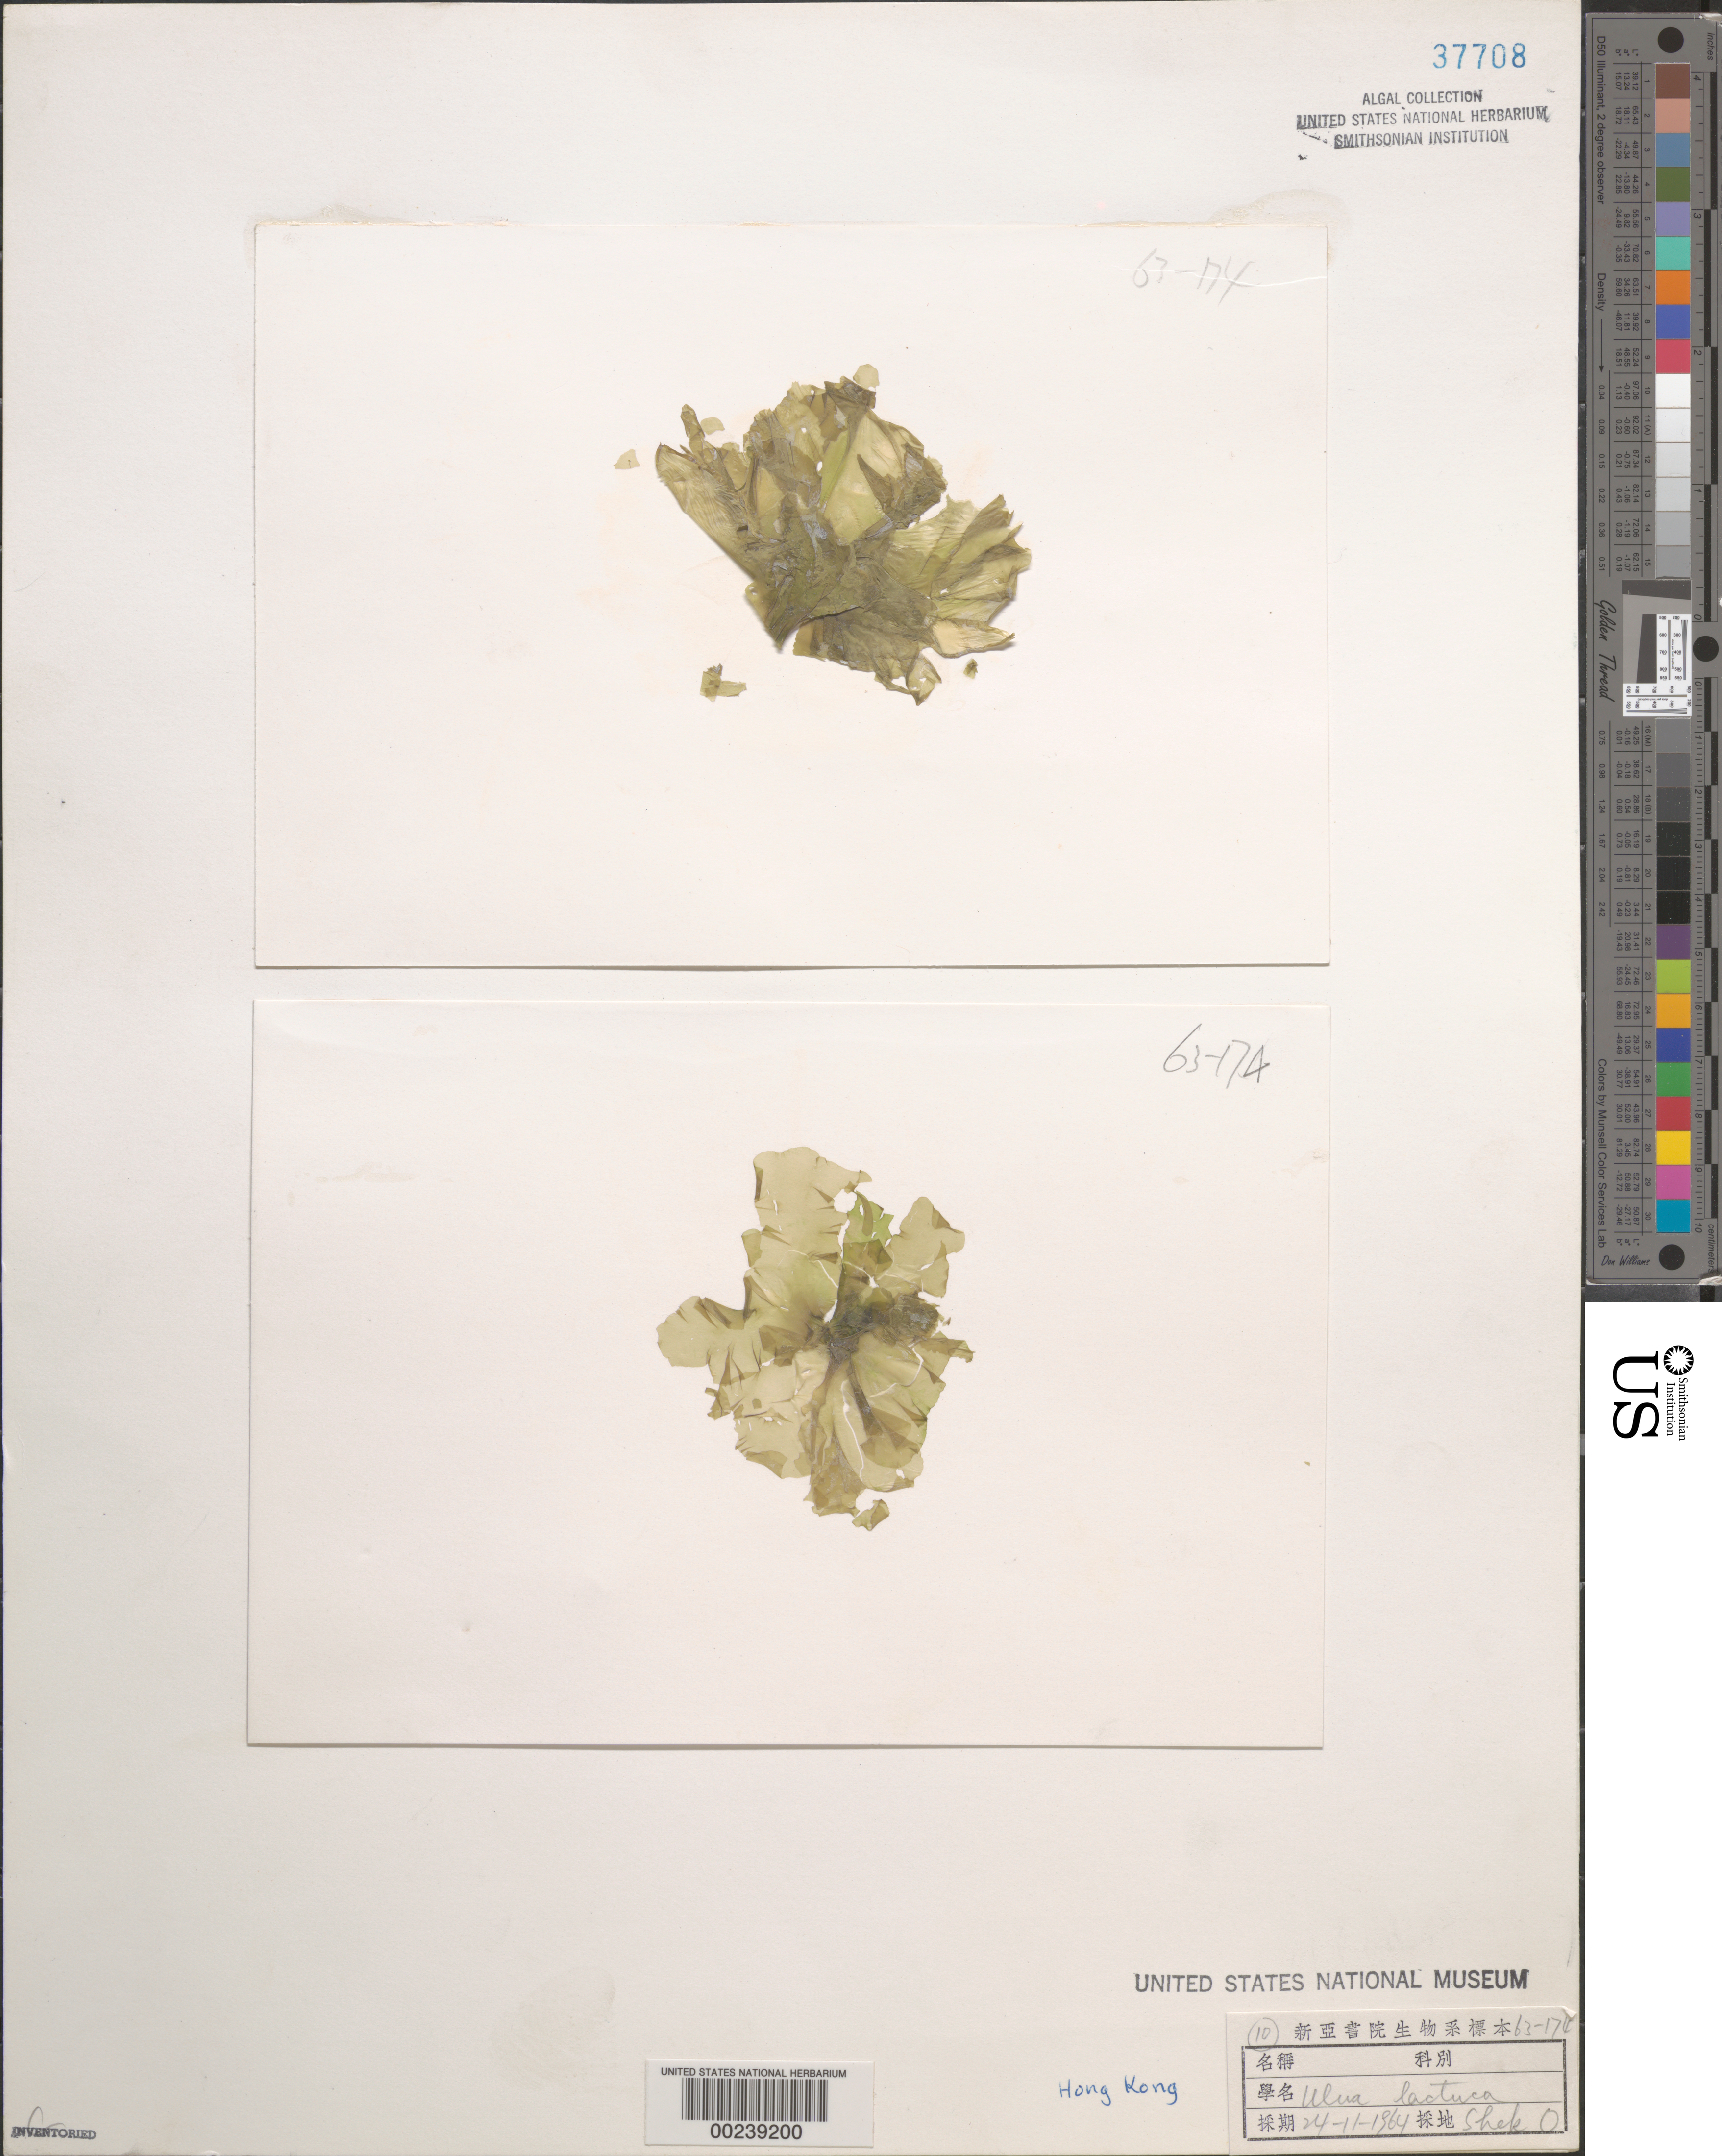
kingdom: Plantae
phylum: Chlorophyta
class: Ulvophyceae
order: Ulvales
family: Ulvaceae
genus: Ulva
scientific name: Ulva lactuca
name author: L.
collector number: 63-174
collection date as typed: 24 Nov 1963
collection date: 1963-11-24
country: China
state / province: Hong Kong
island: Hong Kong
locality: Shek O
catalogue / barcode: US 37708